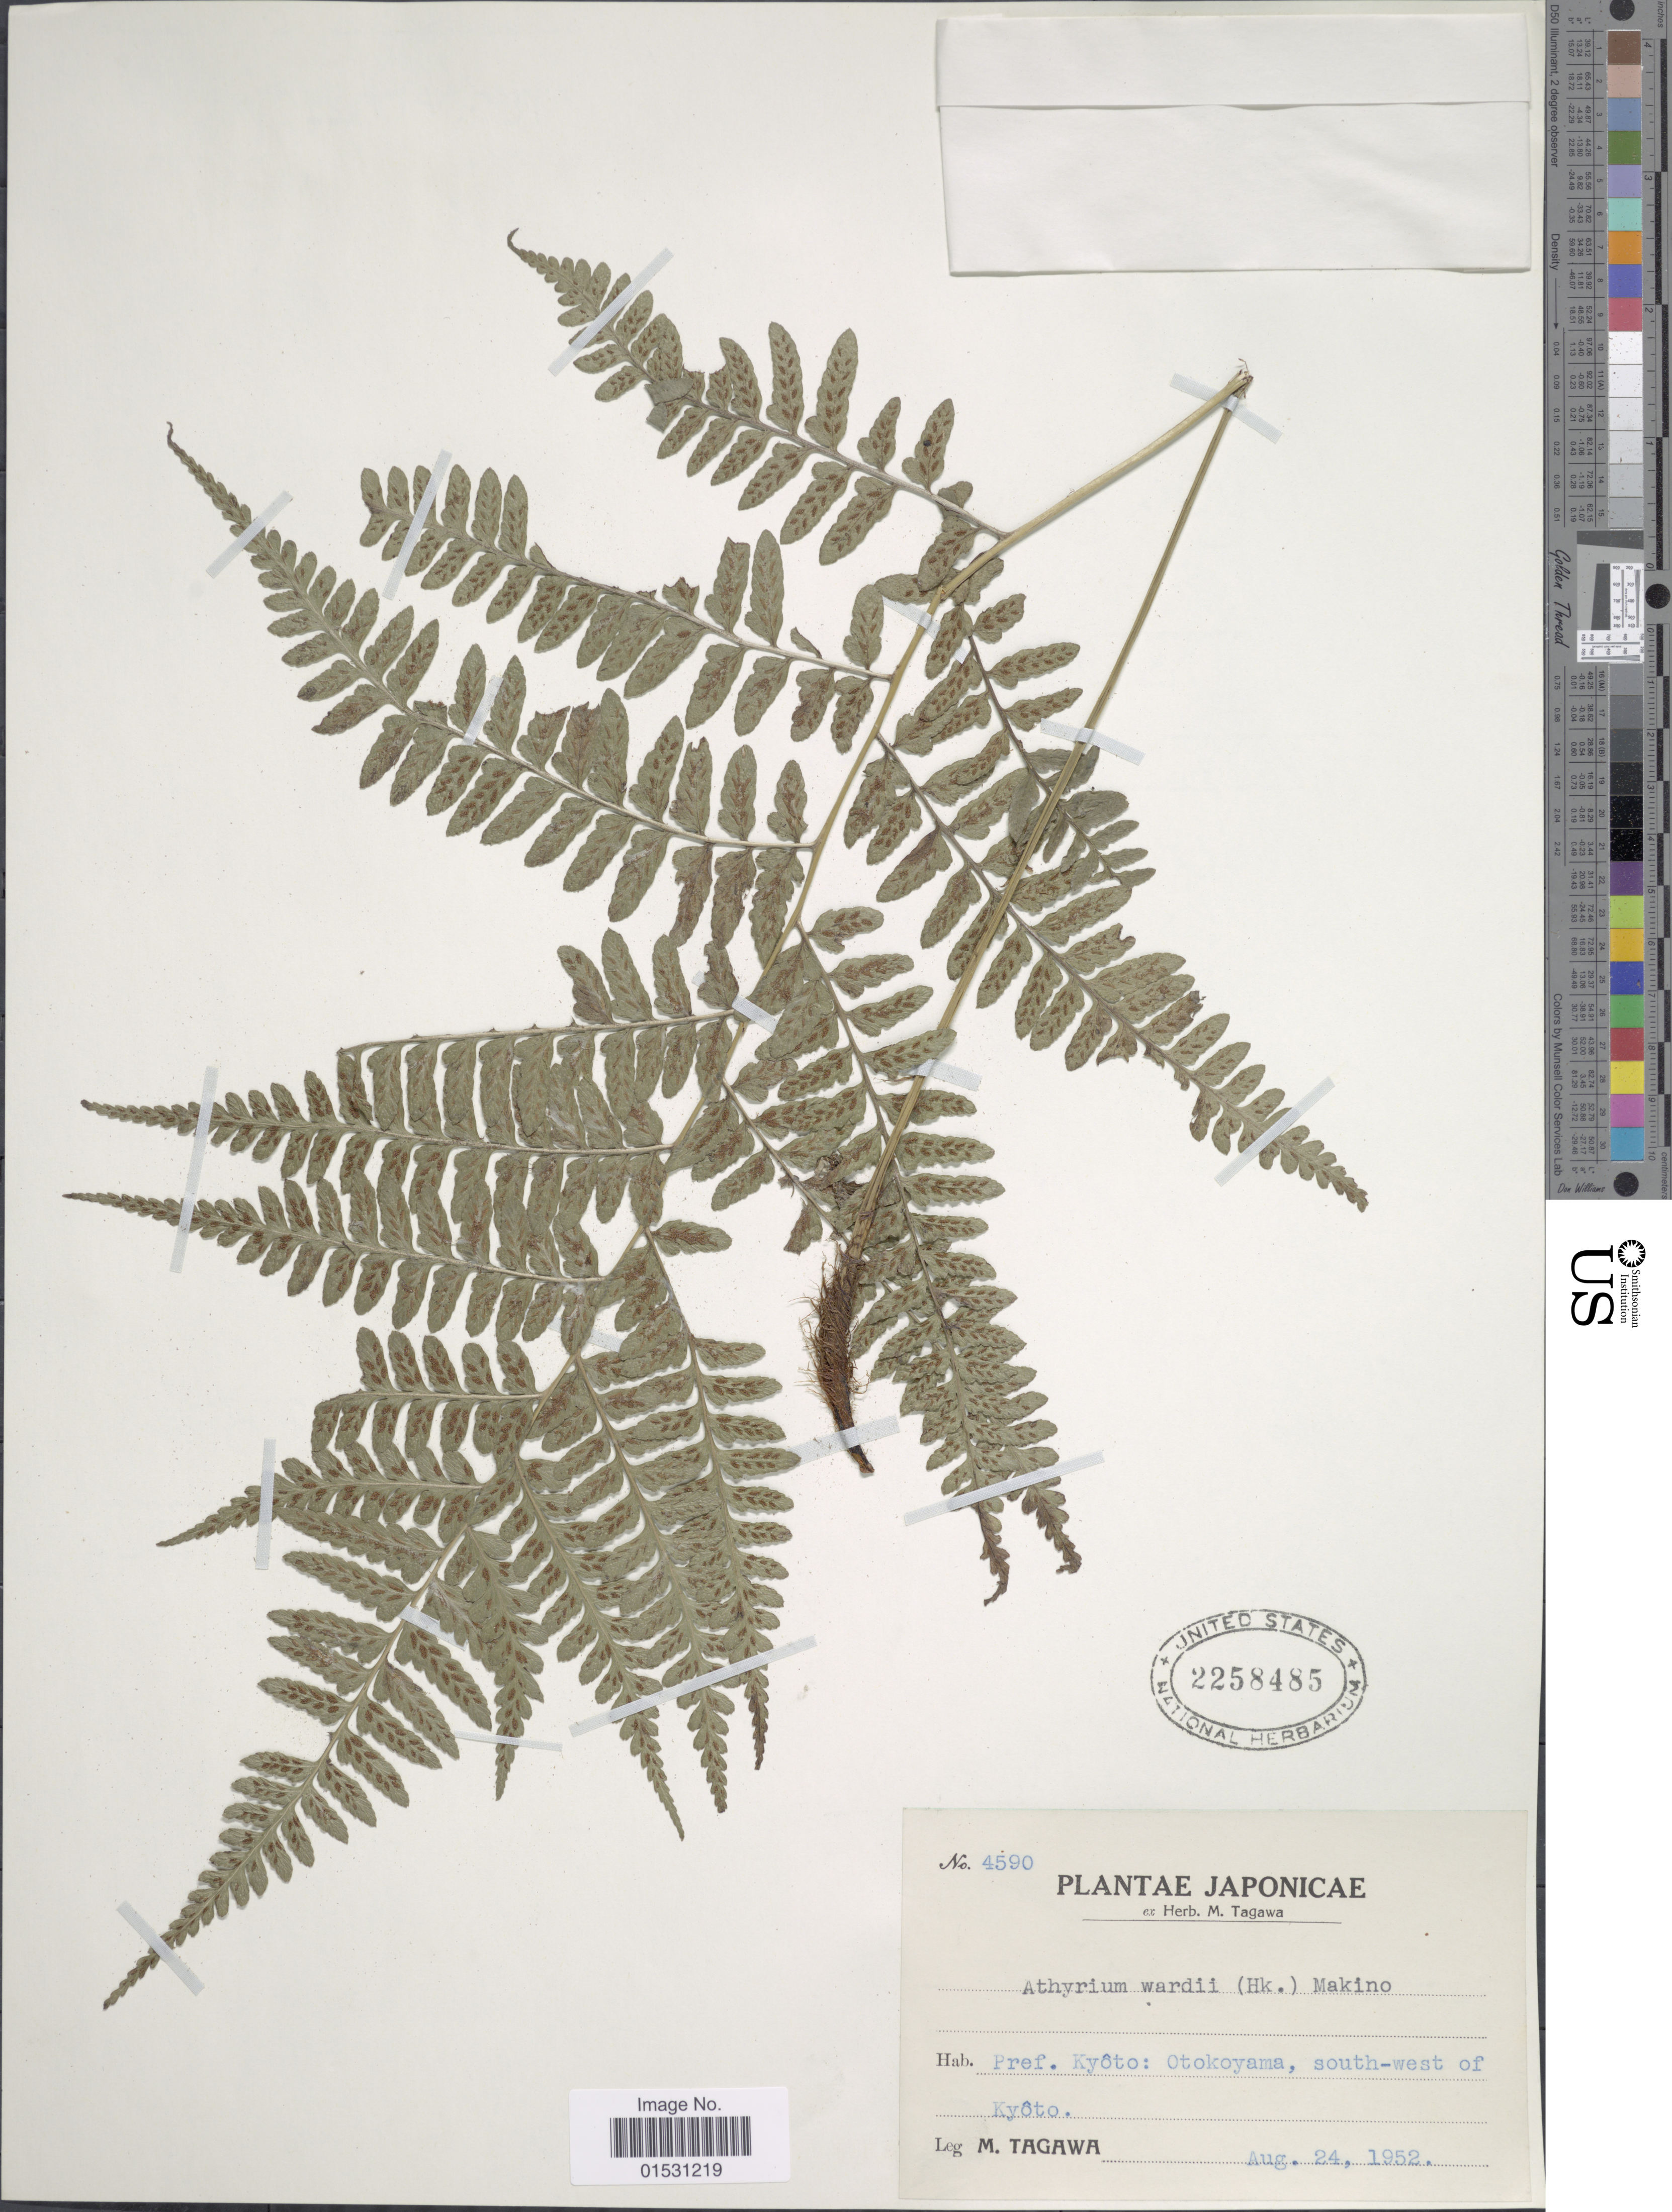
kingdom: Plantae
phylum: Tracheophyta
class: Polypodiopsida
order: Polypodiales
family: Athyriaceae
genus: Athyrium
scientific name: Athyrium wardii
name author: (Hook.) Makino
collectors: M. Tagawa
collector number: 4590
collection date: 1952-08-24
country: Japan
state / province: Kyoto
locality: Japonicae. Pref. Kyoto: Otokoyama, south-west of Kyoto.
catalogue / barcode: US 2258485